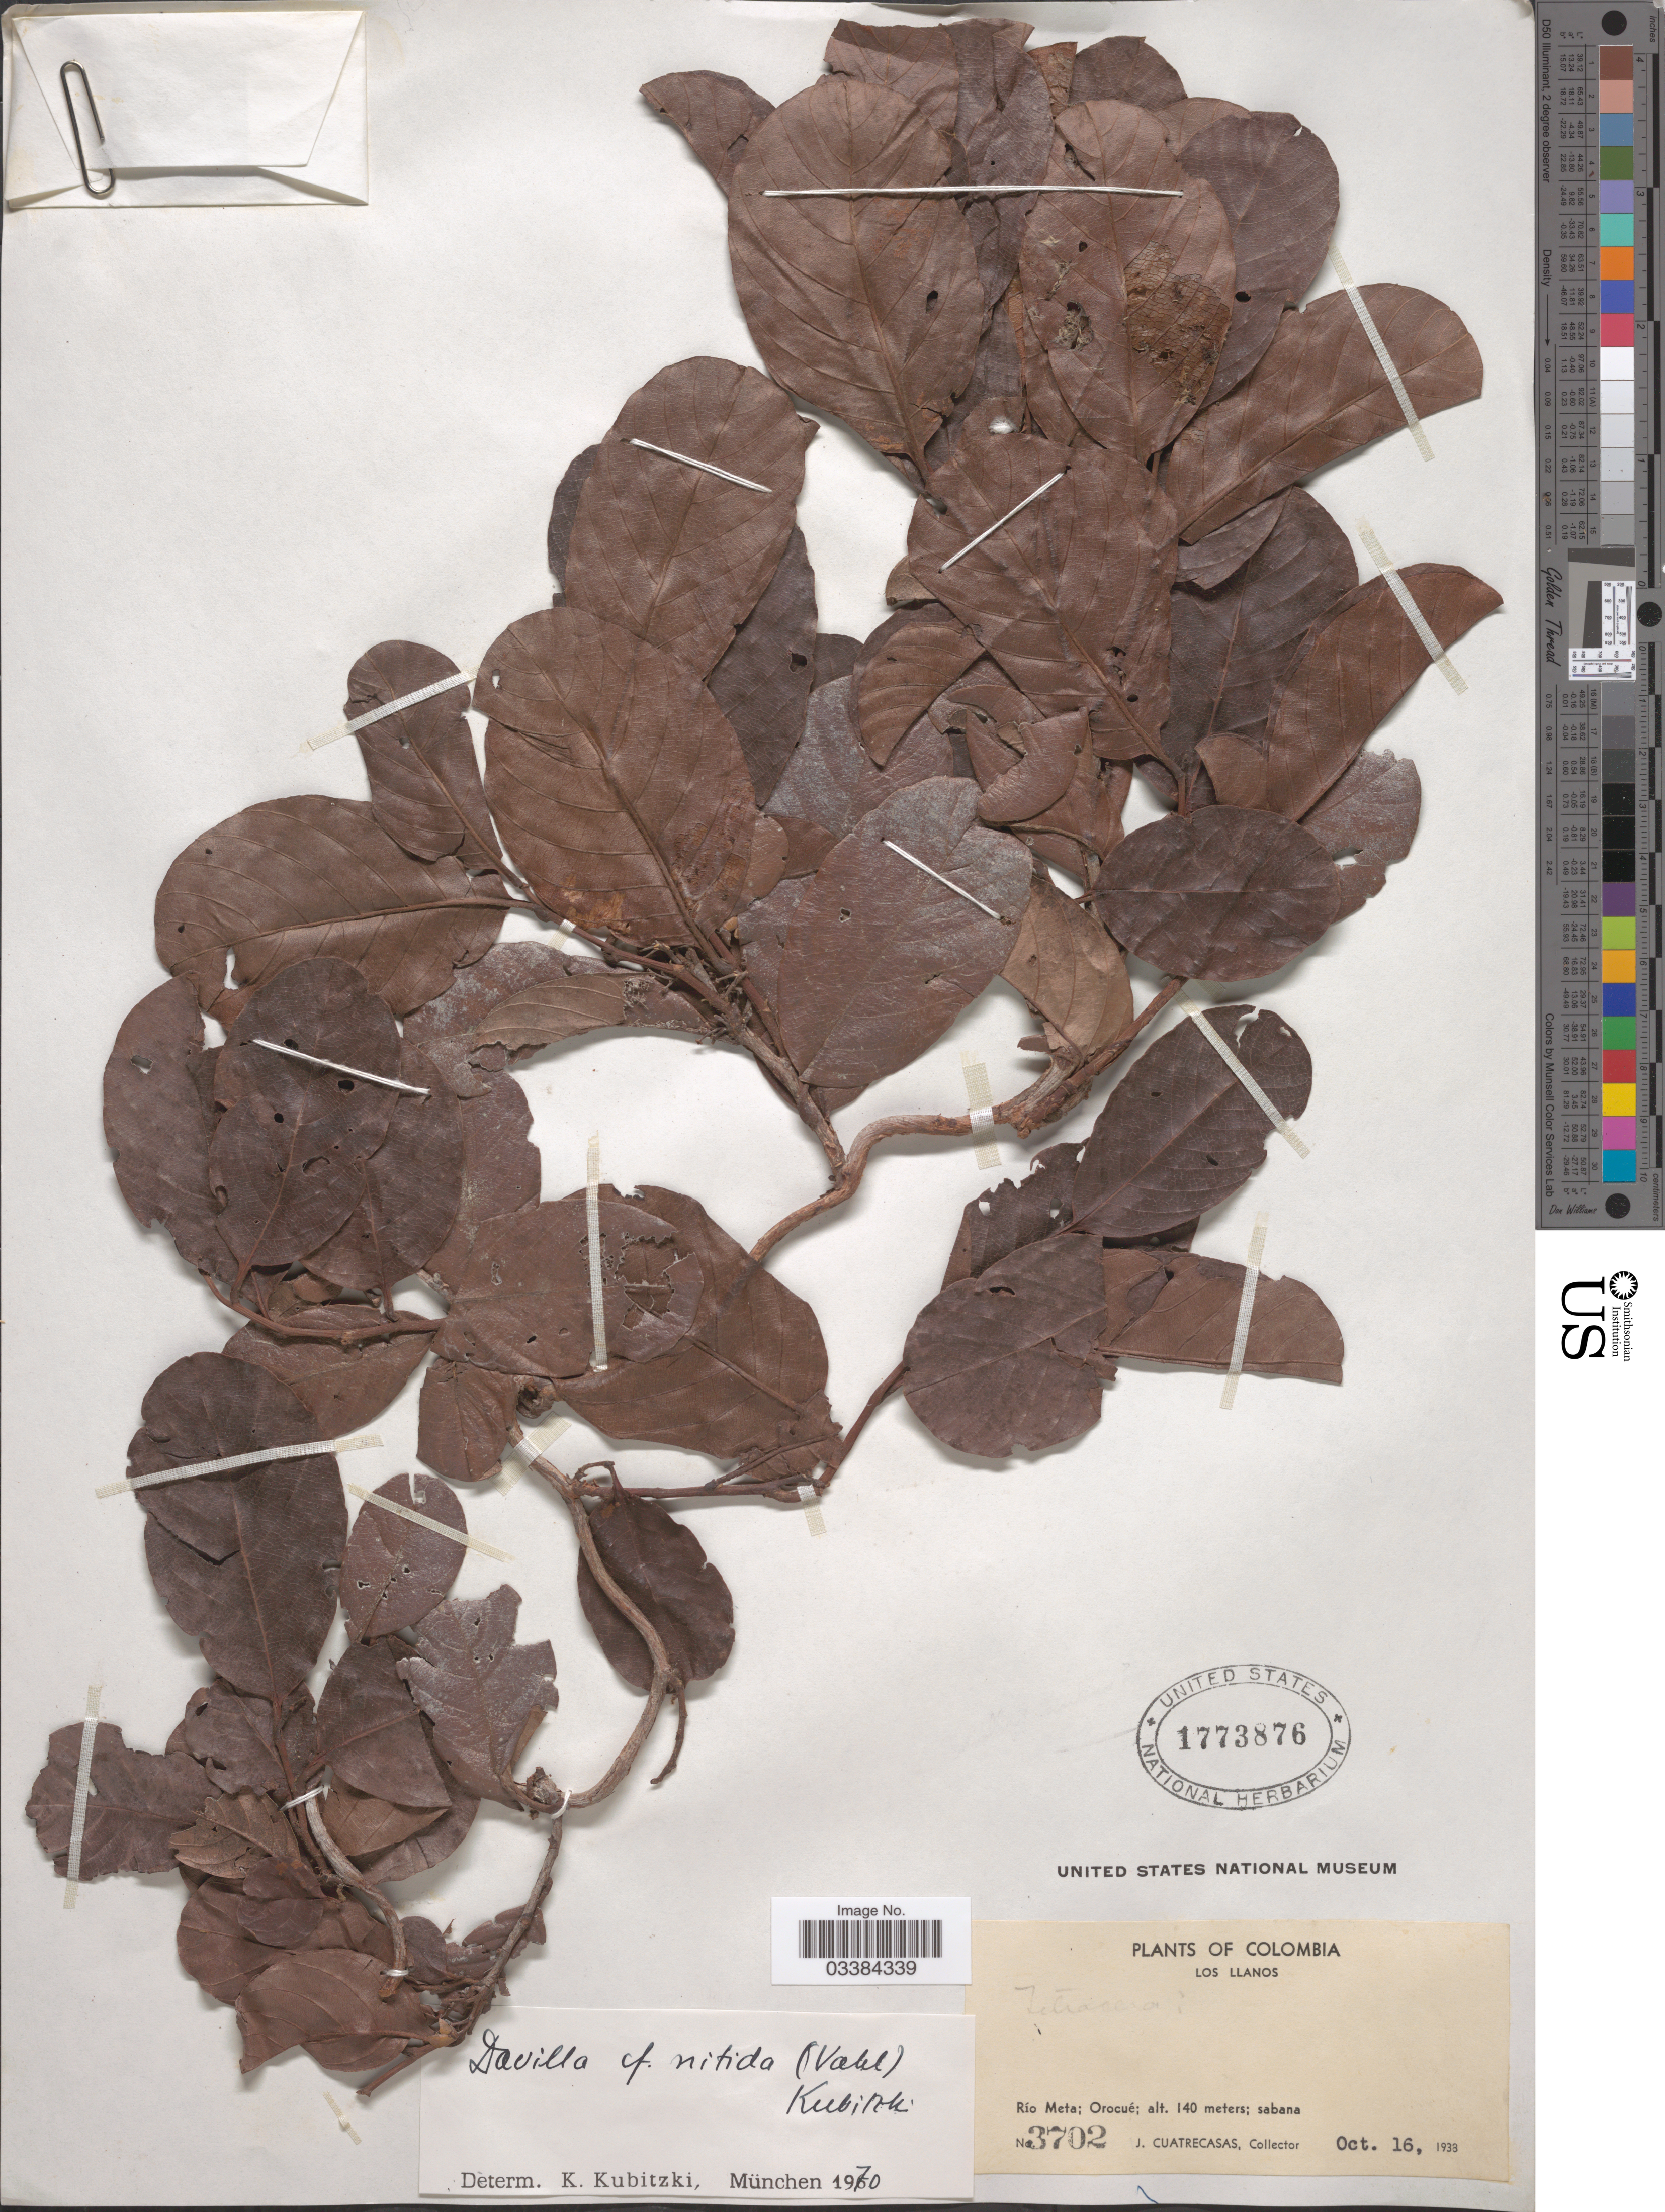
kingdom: Plantae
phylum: Tracheophyta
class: Magnoliopsida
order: Dilleniales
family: Dilleniaceae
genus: Davilla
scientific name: Davilla nitida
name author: (Vahl) Kubitzki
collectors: J. Cuatrecasas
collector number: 3702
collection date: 1933-10-16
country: Colombia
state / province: Meta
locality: Los Llanos. Río Meta; Orocué.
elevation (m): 140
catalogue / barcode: US 1773876